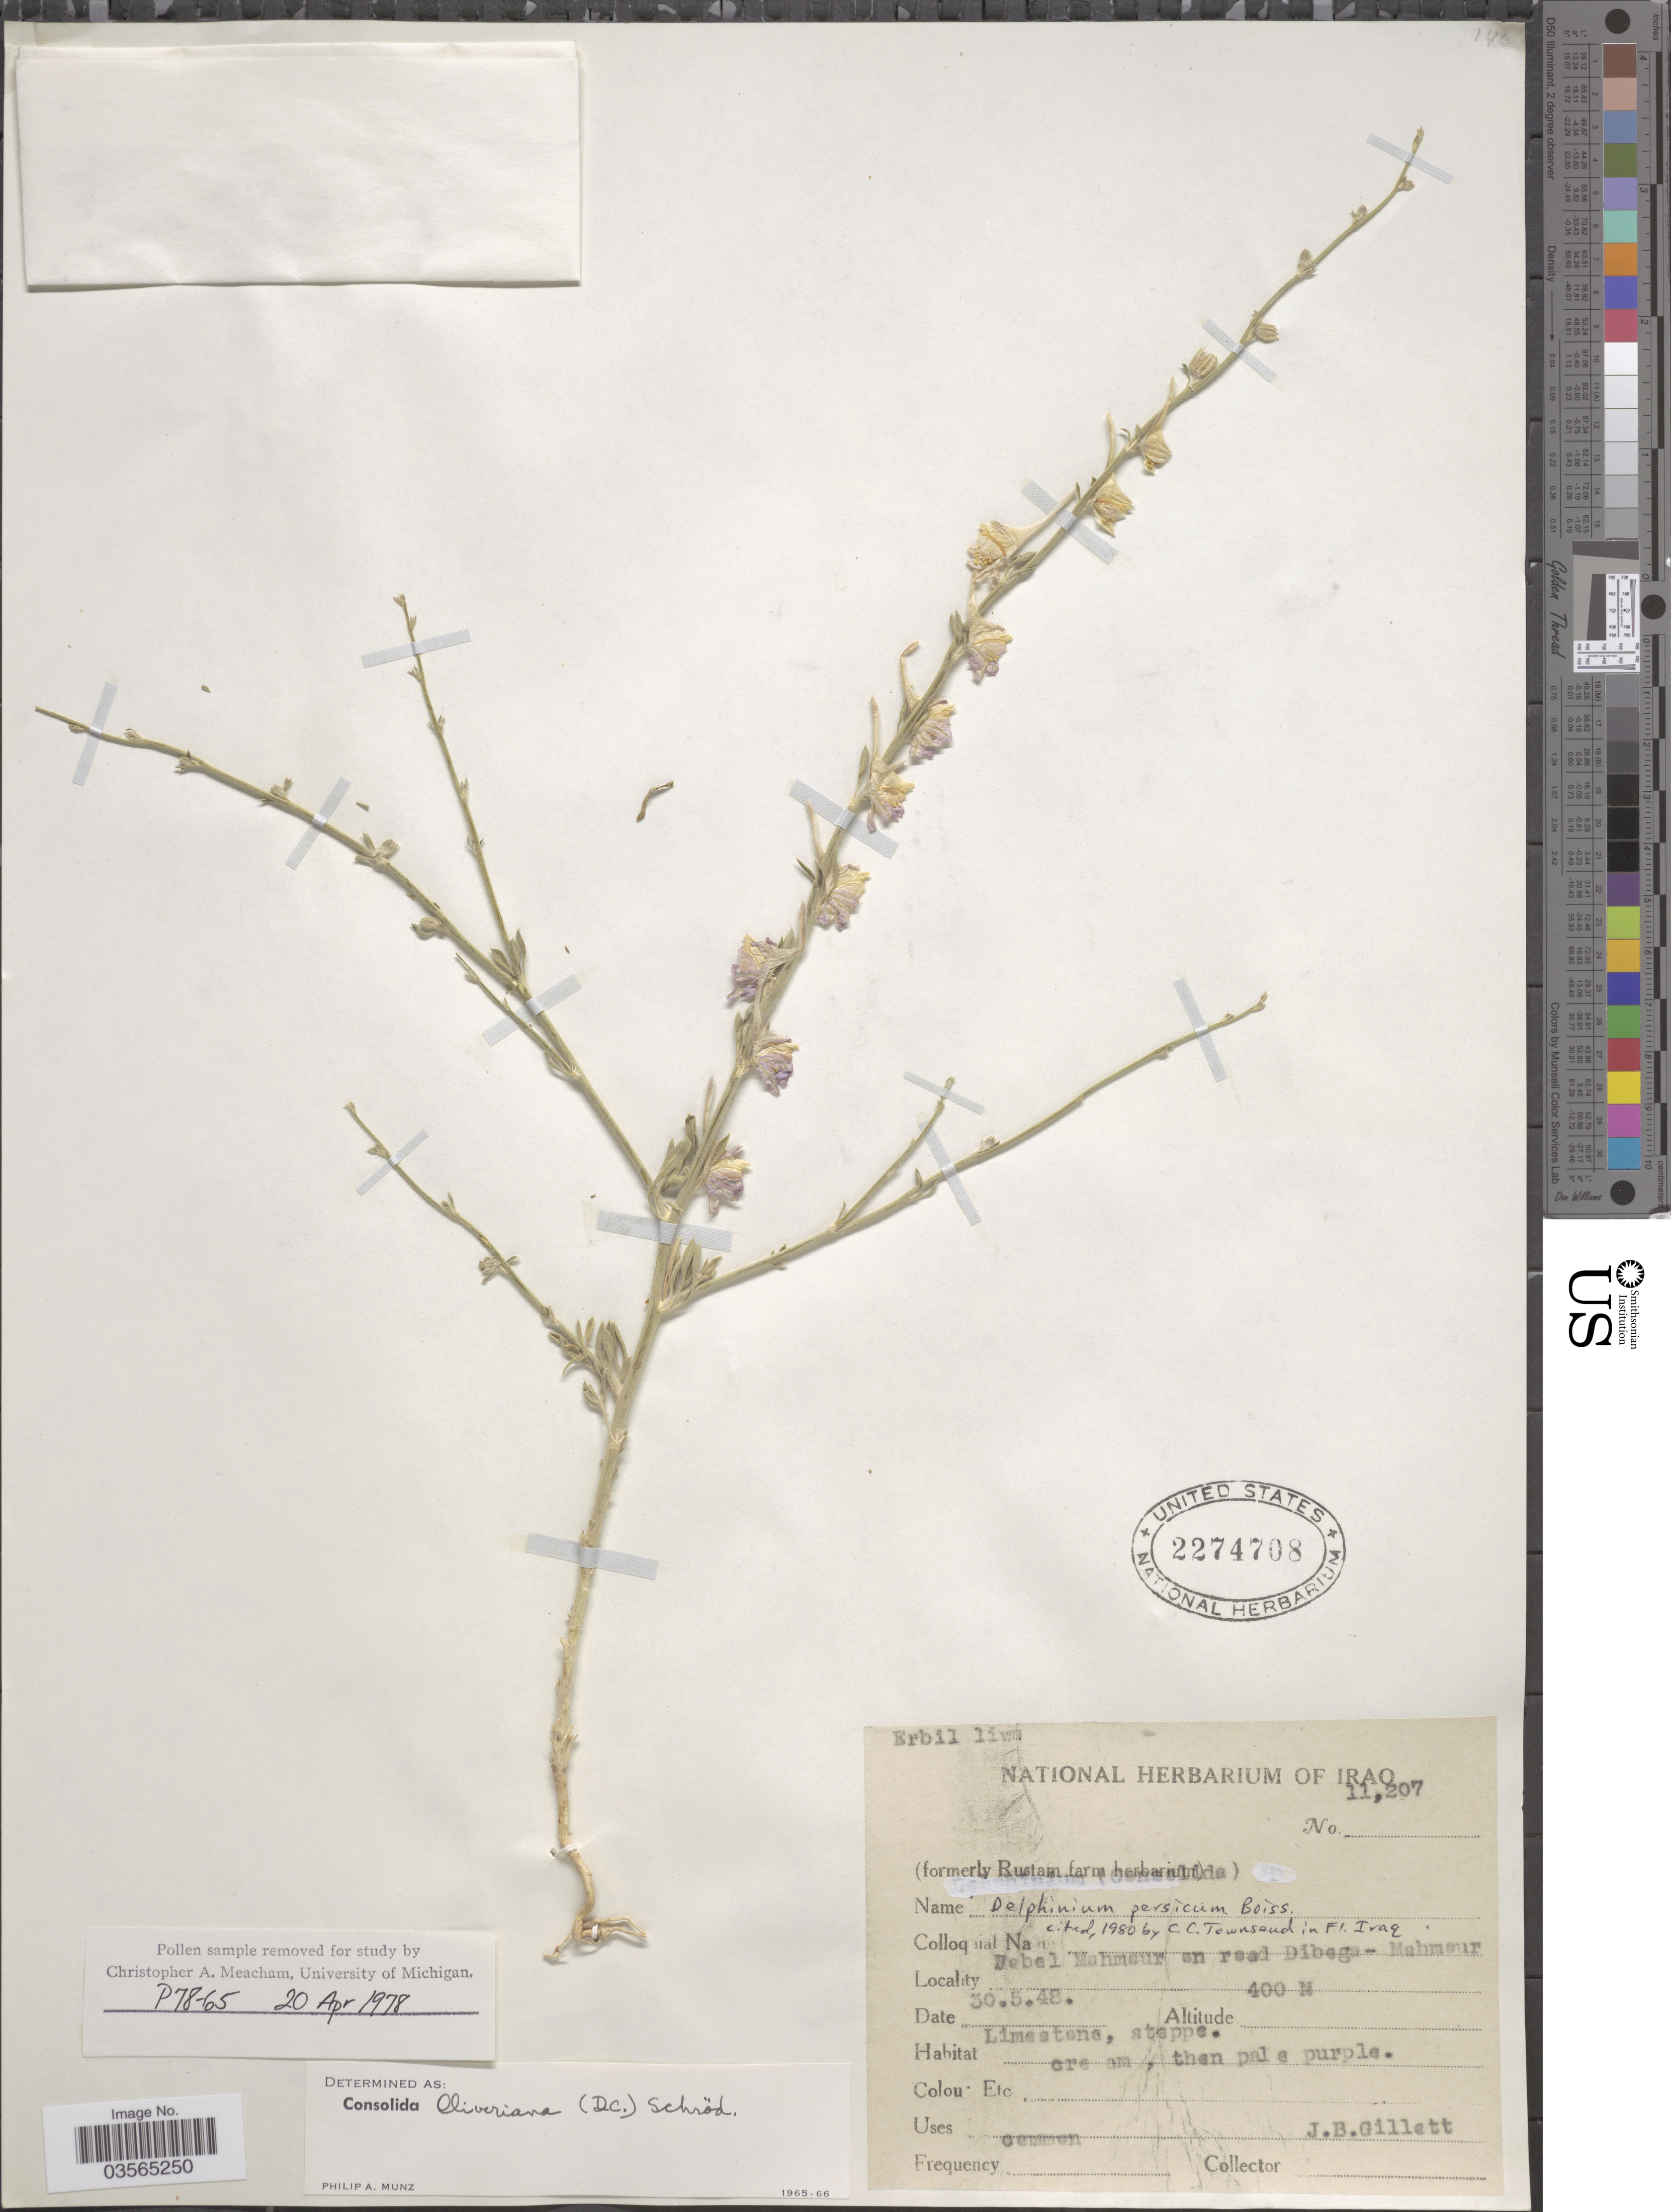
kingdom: Plantae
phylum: Tracheophyta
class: Magnoliopsida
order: Ranunculales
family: Ranunculaceae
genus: Delphinium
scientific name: Delphinium persicum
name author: Boiss.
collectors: J. B. Gillett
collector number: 11207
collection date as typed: Transcribed d/m/y: 30/5/48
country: Iraq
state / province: Arbīl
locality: Erbil liwa. Jebel Mahmeur en road Dibega-Mahmeur.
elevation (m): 400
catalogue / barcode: US 2274708